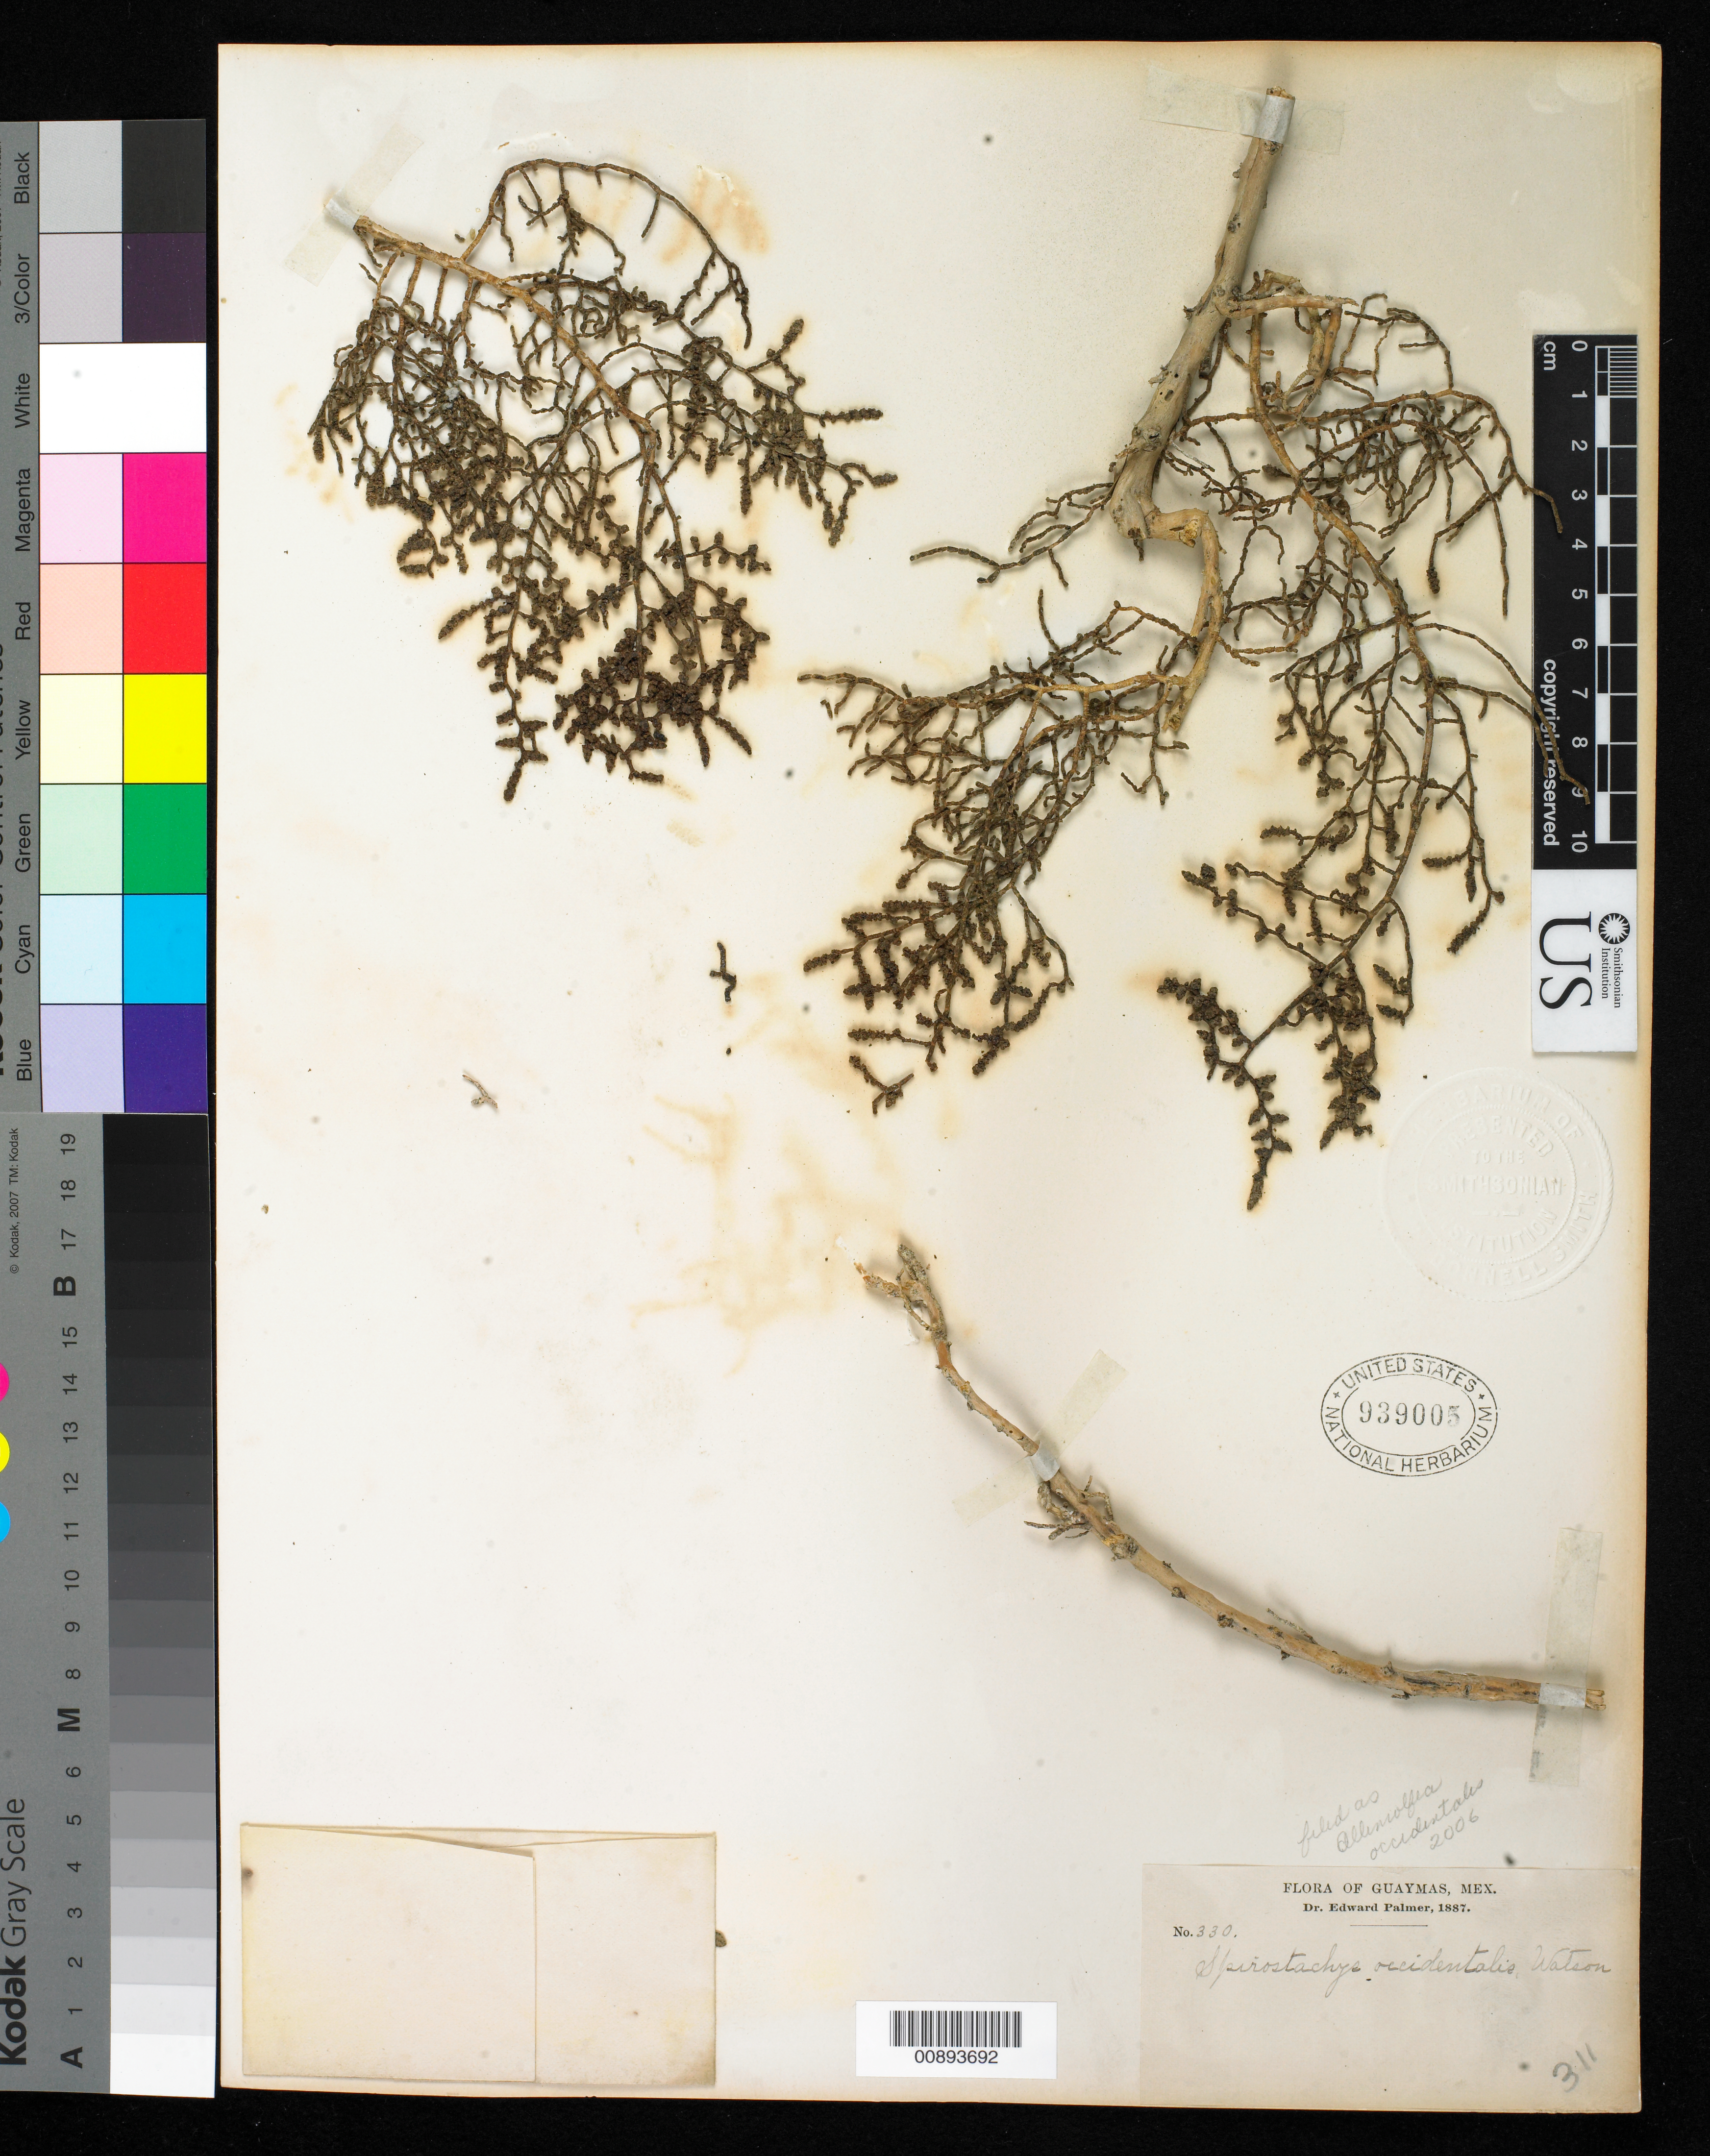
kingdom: Plantae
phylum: Tracheophyta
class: Magnoliopsida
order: Caryophyllales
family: Amaranthaceae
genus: Allenrolfea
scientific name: Allenrolfea occidentalis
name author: (S. Watson) Kuntze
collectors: E. Palmer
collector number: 330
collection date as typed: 1887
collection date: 1887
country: Mexico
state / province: Sonora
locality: Guaymas, Sonora.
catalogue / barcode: US 939005